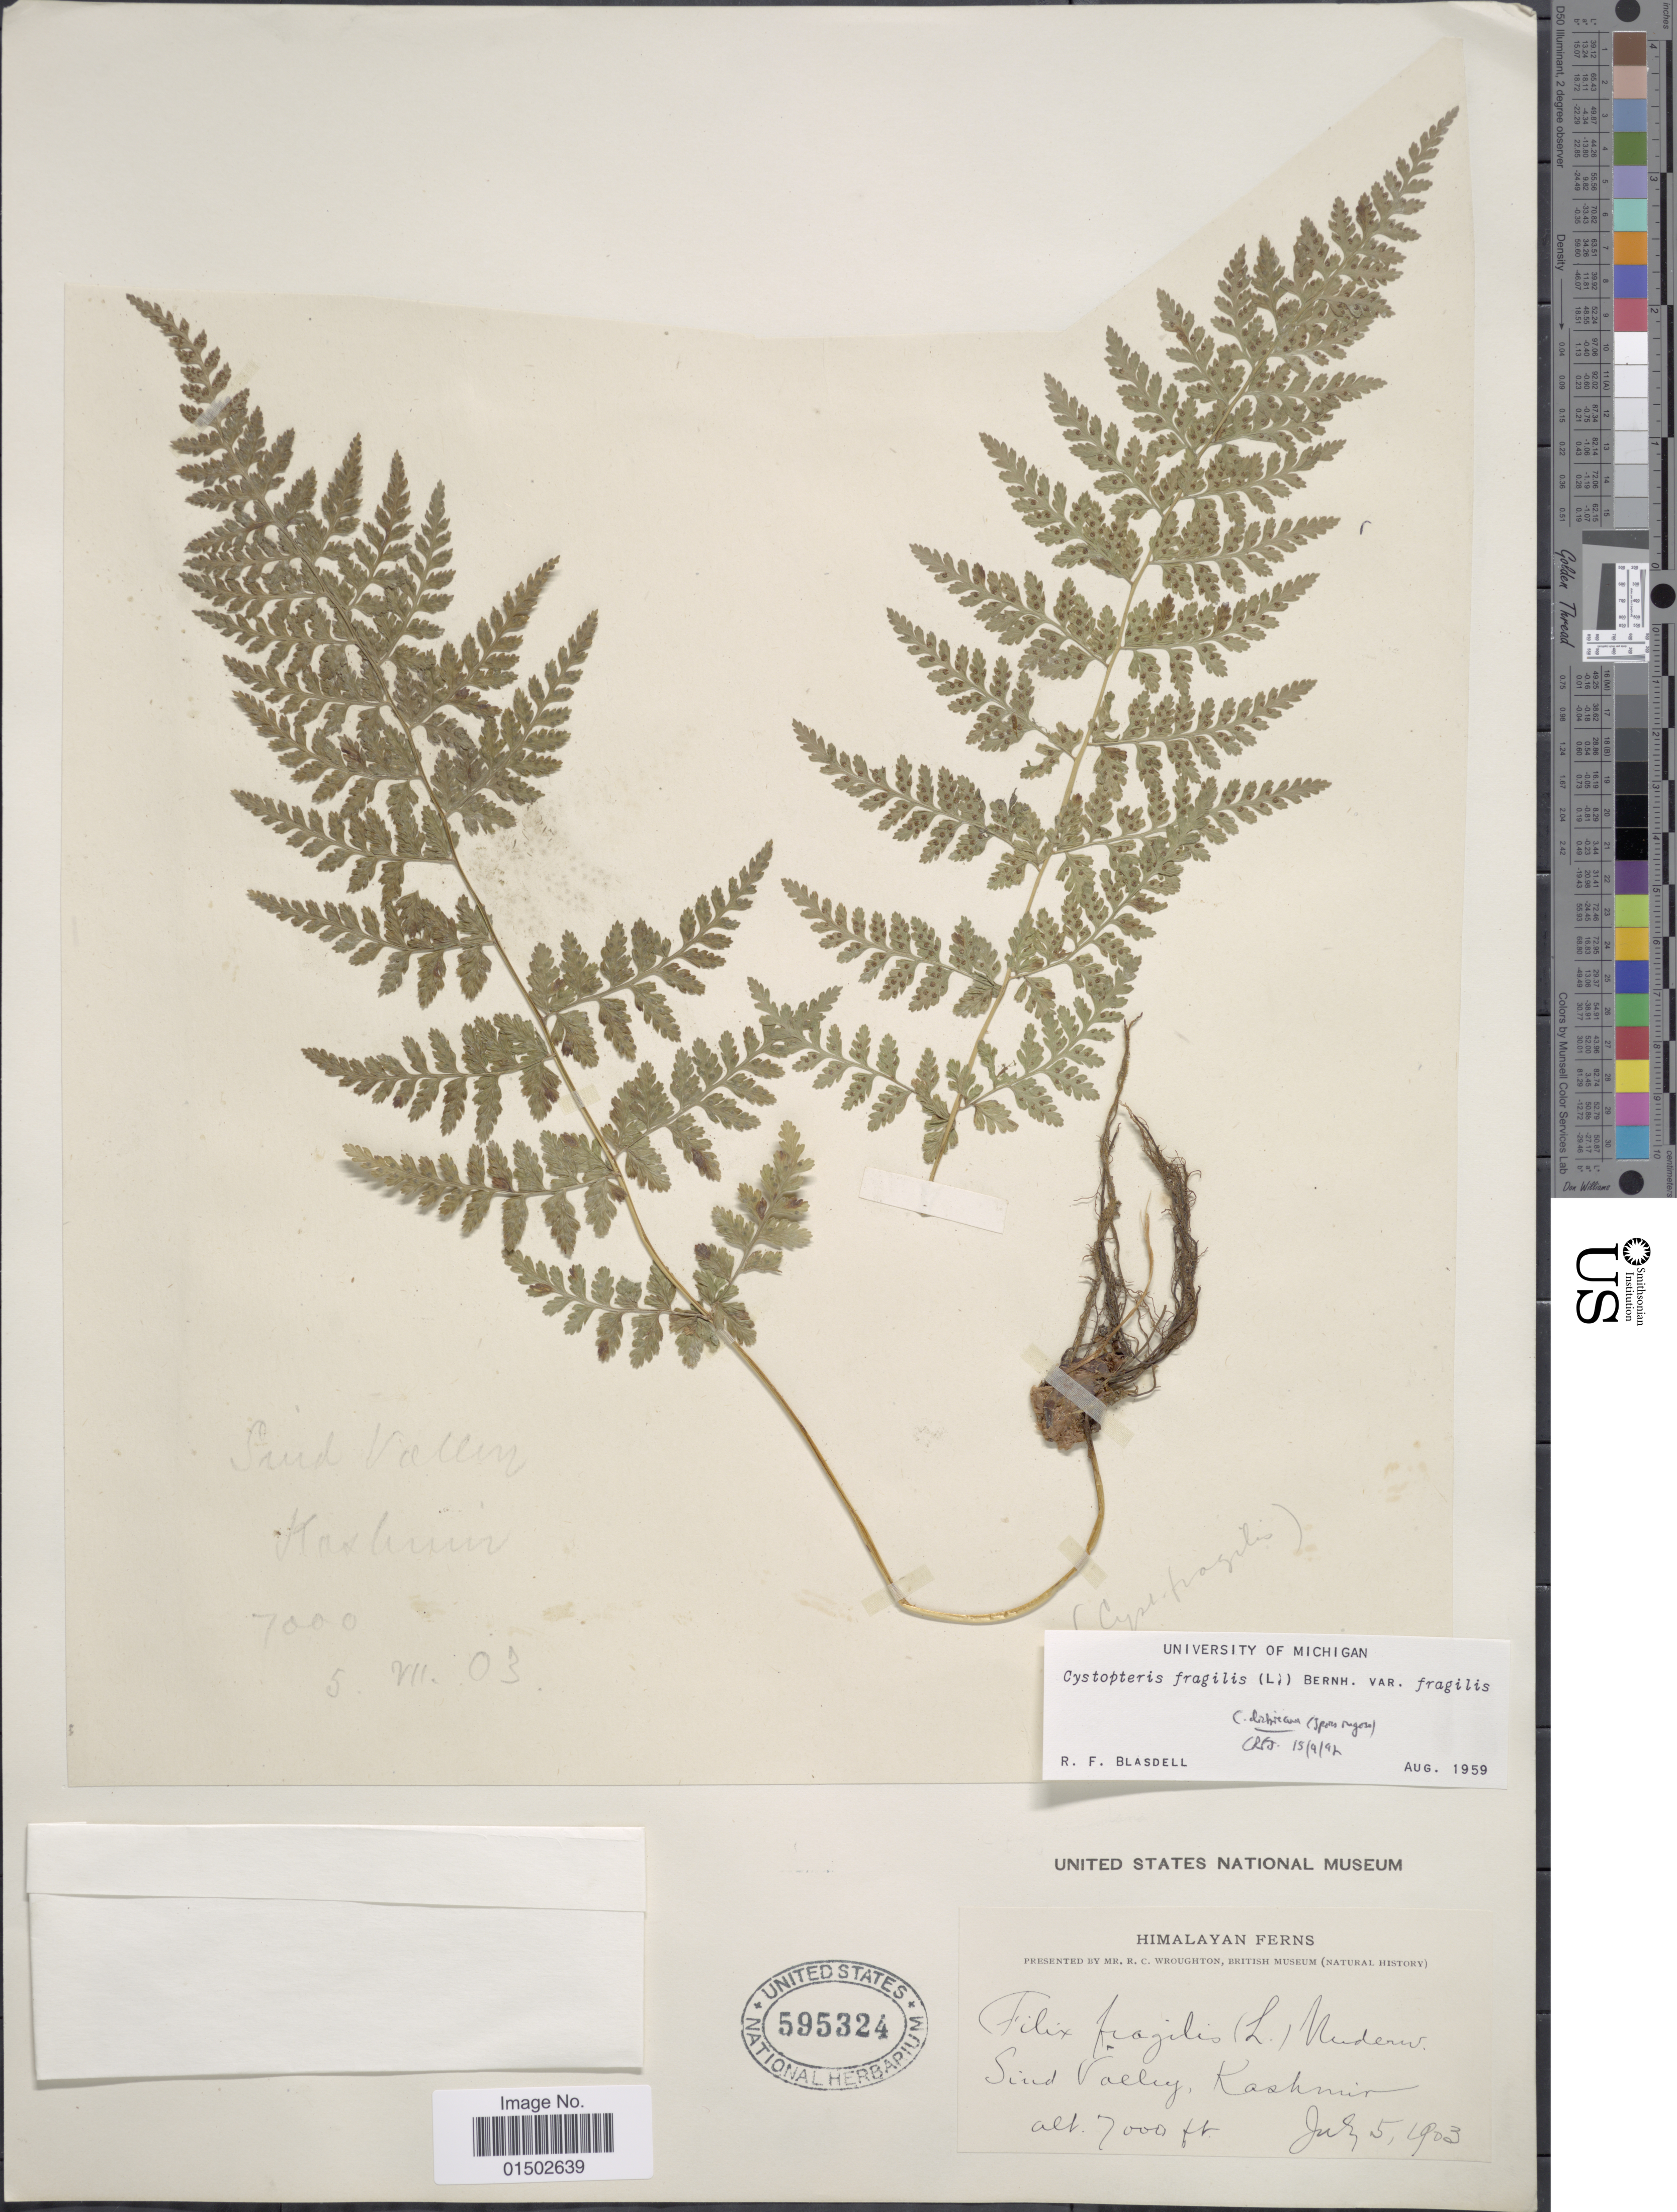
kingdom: Plantae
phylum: Tracheophyta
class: Polypodiopsida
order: Polypodiales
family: Cystopteridaceae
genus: Cystopteris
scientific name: Cystopteris fragilis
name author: (L.) Bernh.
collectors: R. Wroughton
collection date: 1903-07-05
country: India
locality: Himalayan Ferns, Sind Valley, Kashmir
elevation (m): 2134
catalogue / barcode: US 595324